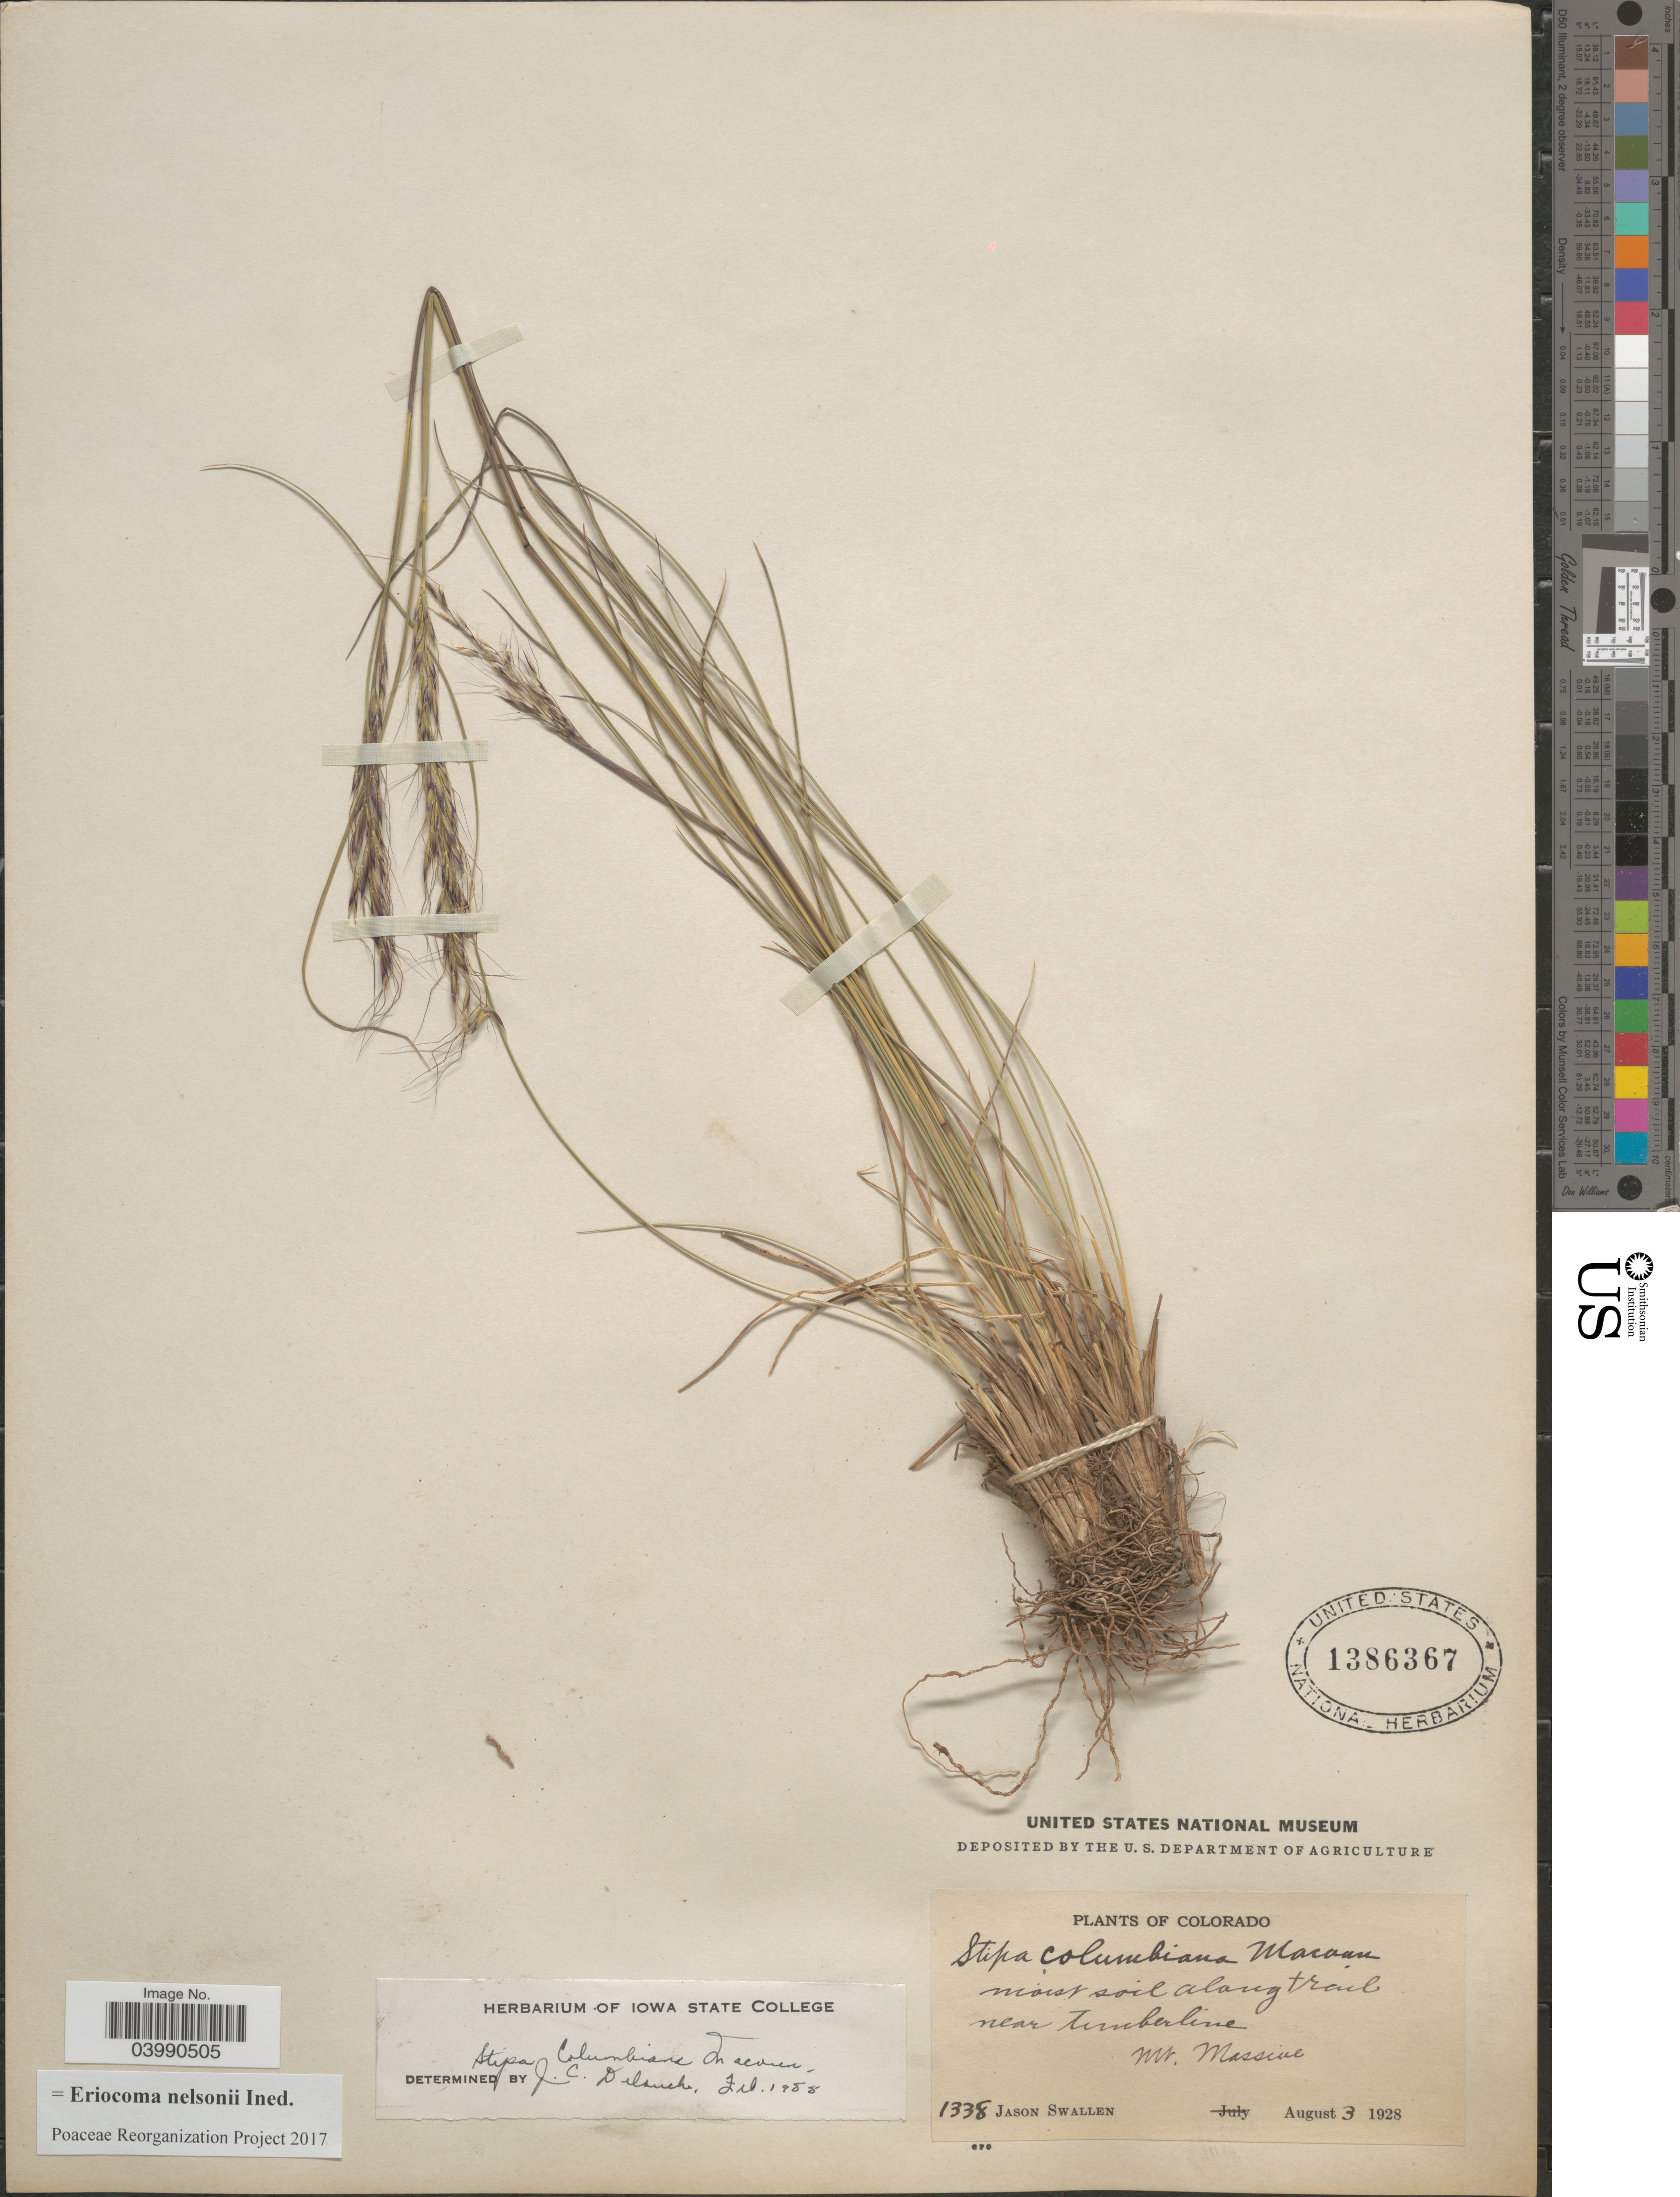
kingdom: Plantae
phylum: Tracheophyta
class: Liliopsida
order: Poales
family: Poaceae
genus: Eriocoma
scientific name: Eriocoma nelsonii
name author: (Scribn.) Romasch.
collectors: J. R. Swallen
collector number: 1338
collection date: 1928-08-03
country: United States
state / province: Colorado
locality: Moist soil along trail near Timberline. Mt. Massive.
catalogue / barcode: US 1386367